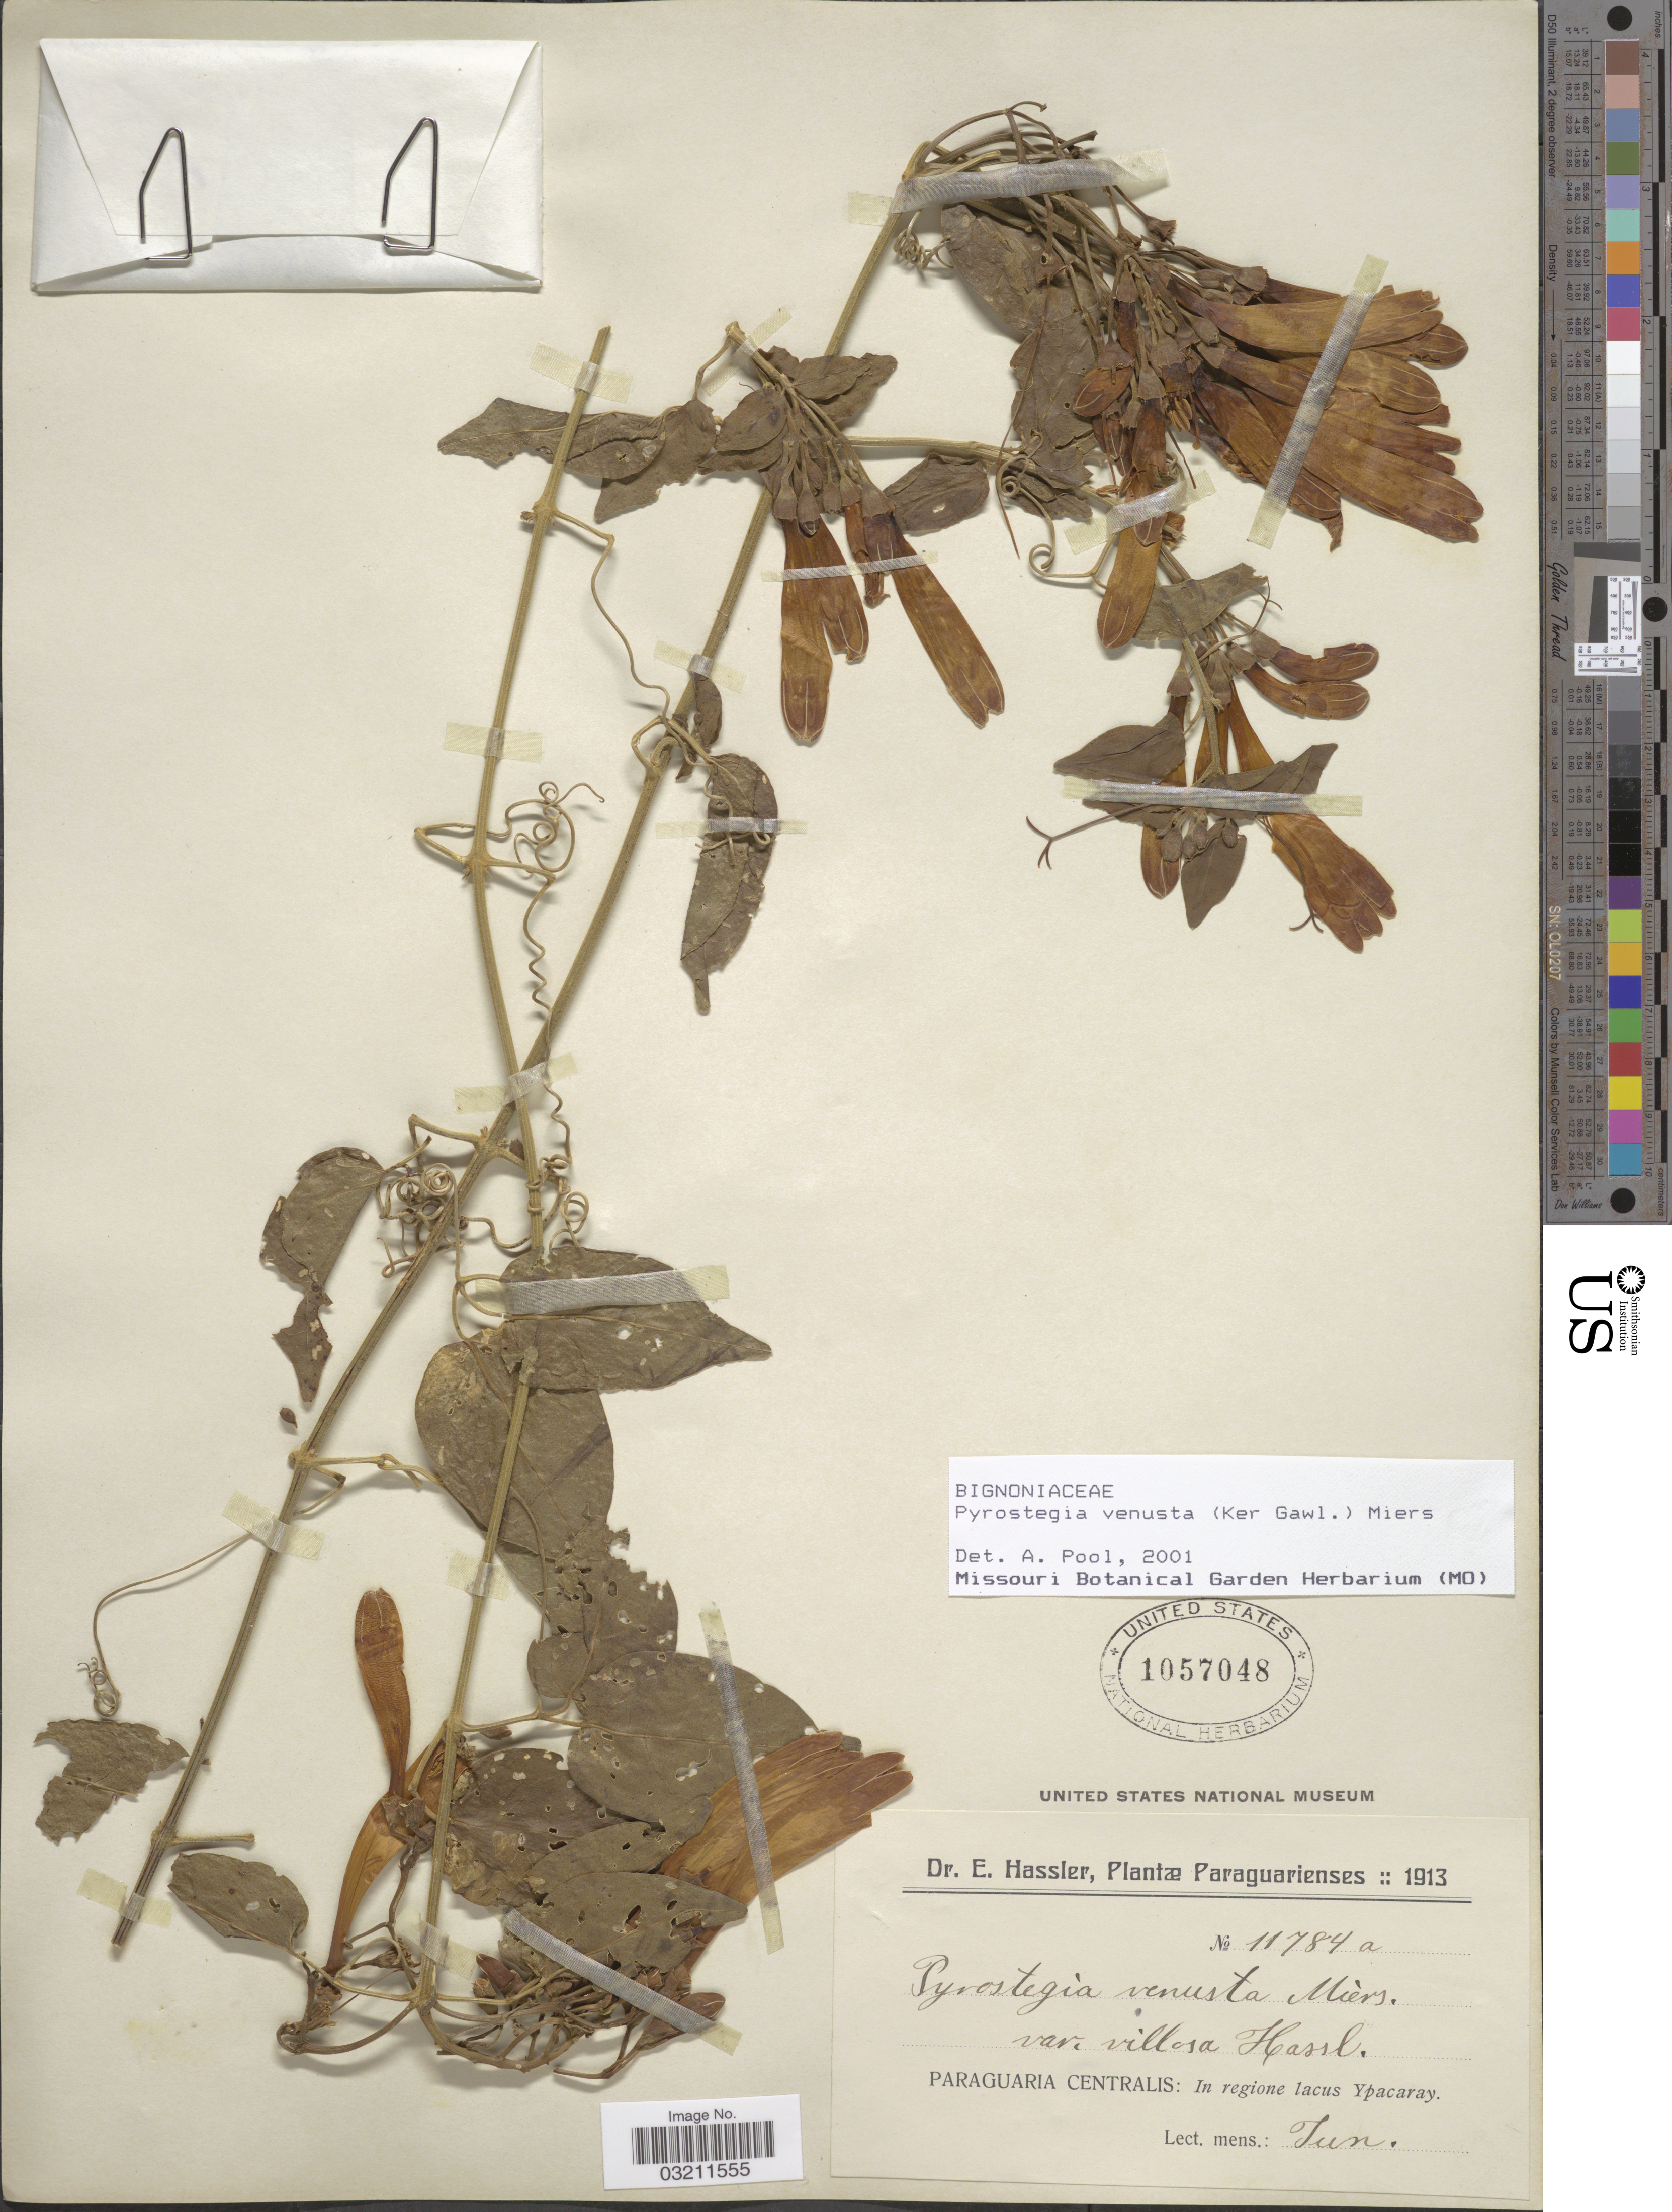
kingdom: Plantae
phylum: Tracheophyta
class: Magnoliopsida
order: Lamiales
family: Bignoniaceae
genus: Pyrostegia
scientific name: Pyrostegia venusta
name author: (Ker Gawl.) Miers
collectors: E. Hassler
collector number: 11784a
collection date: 1913-06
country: Paraguay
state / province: Paraguari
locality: Paraguarienses. Paraguaria Centralis: In regione lacus Ypacaray.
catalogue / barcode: US 1057048